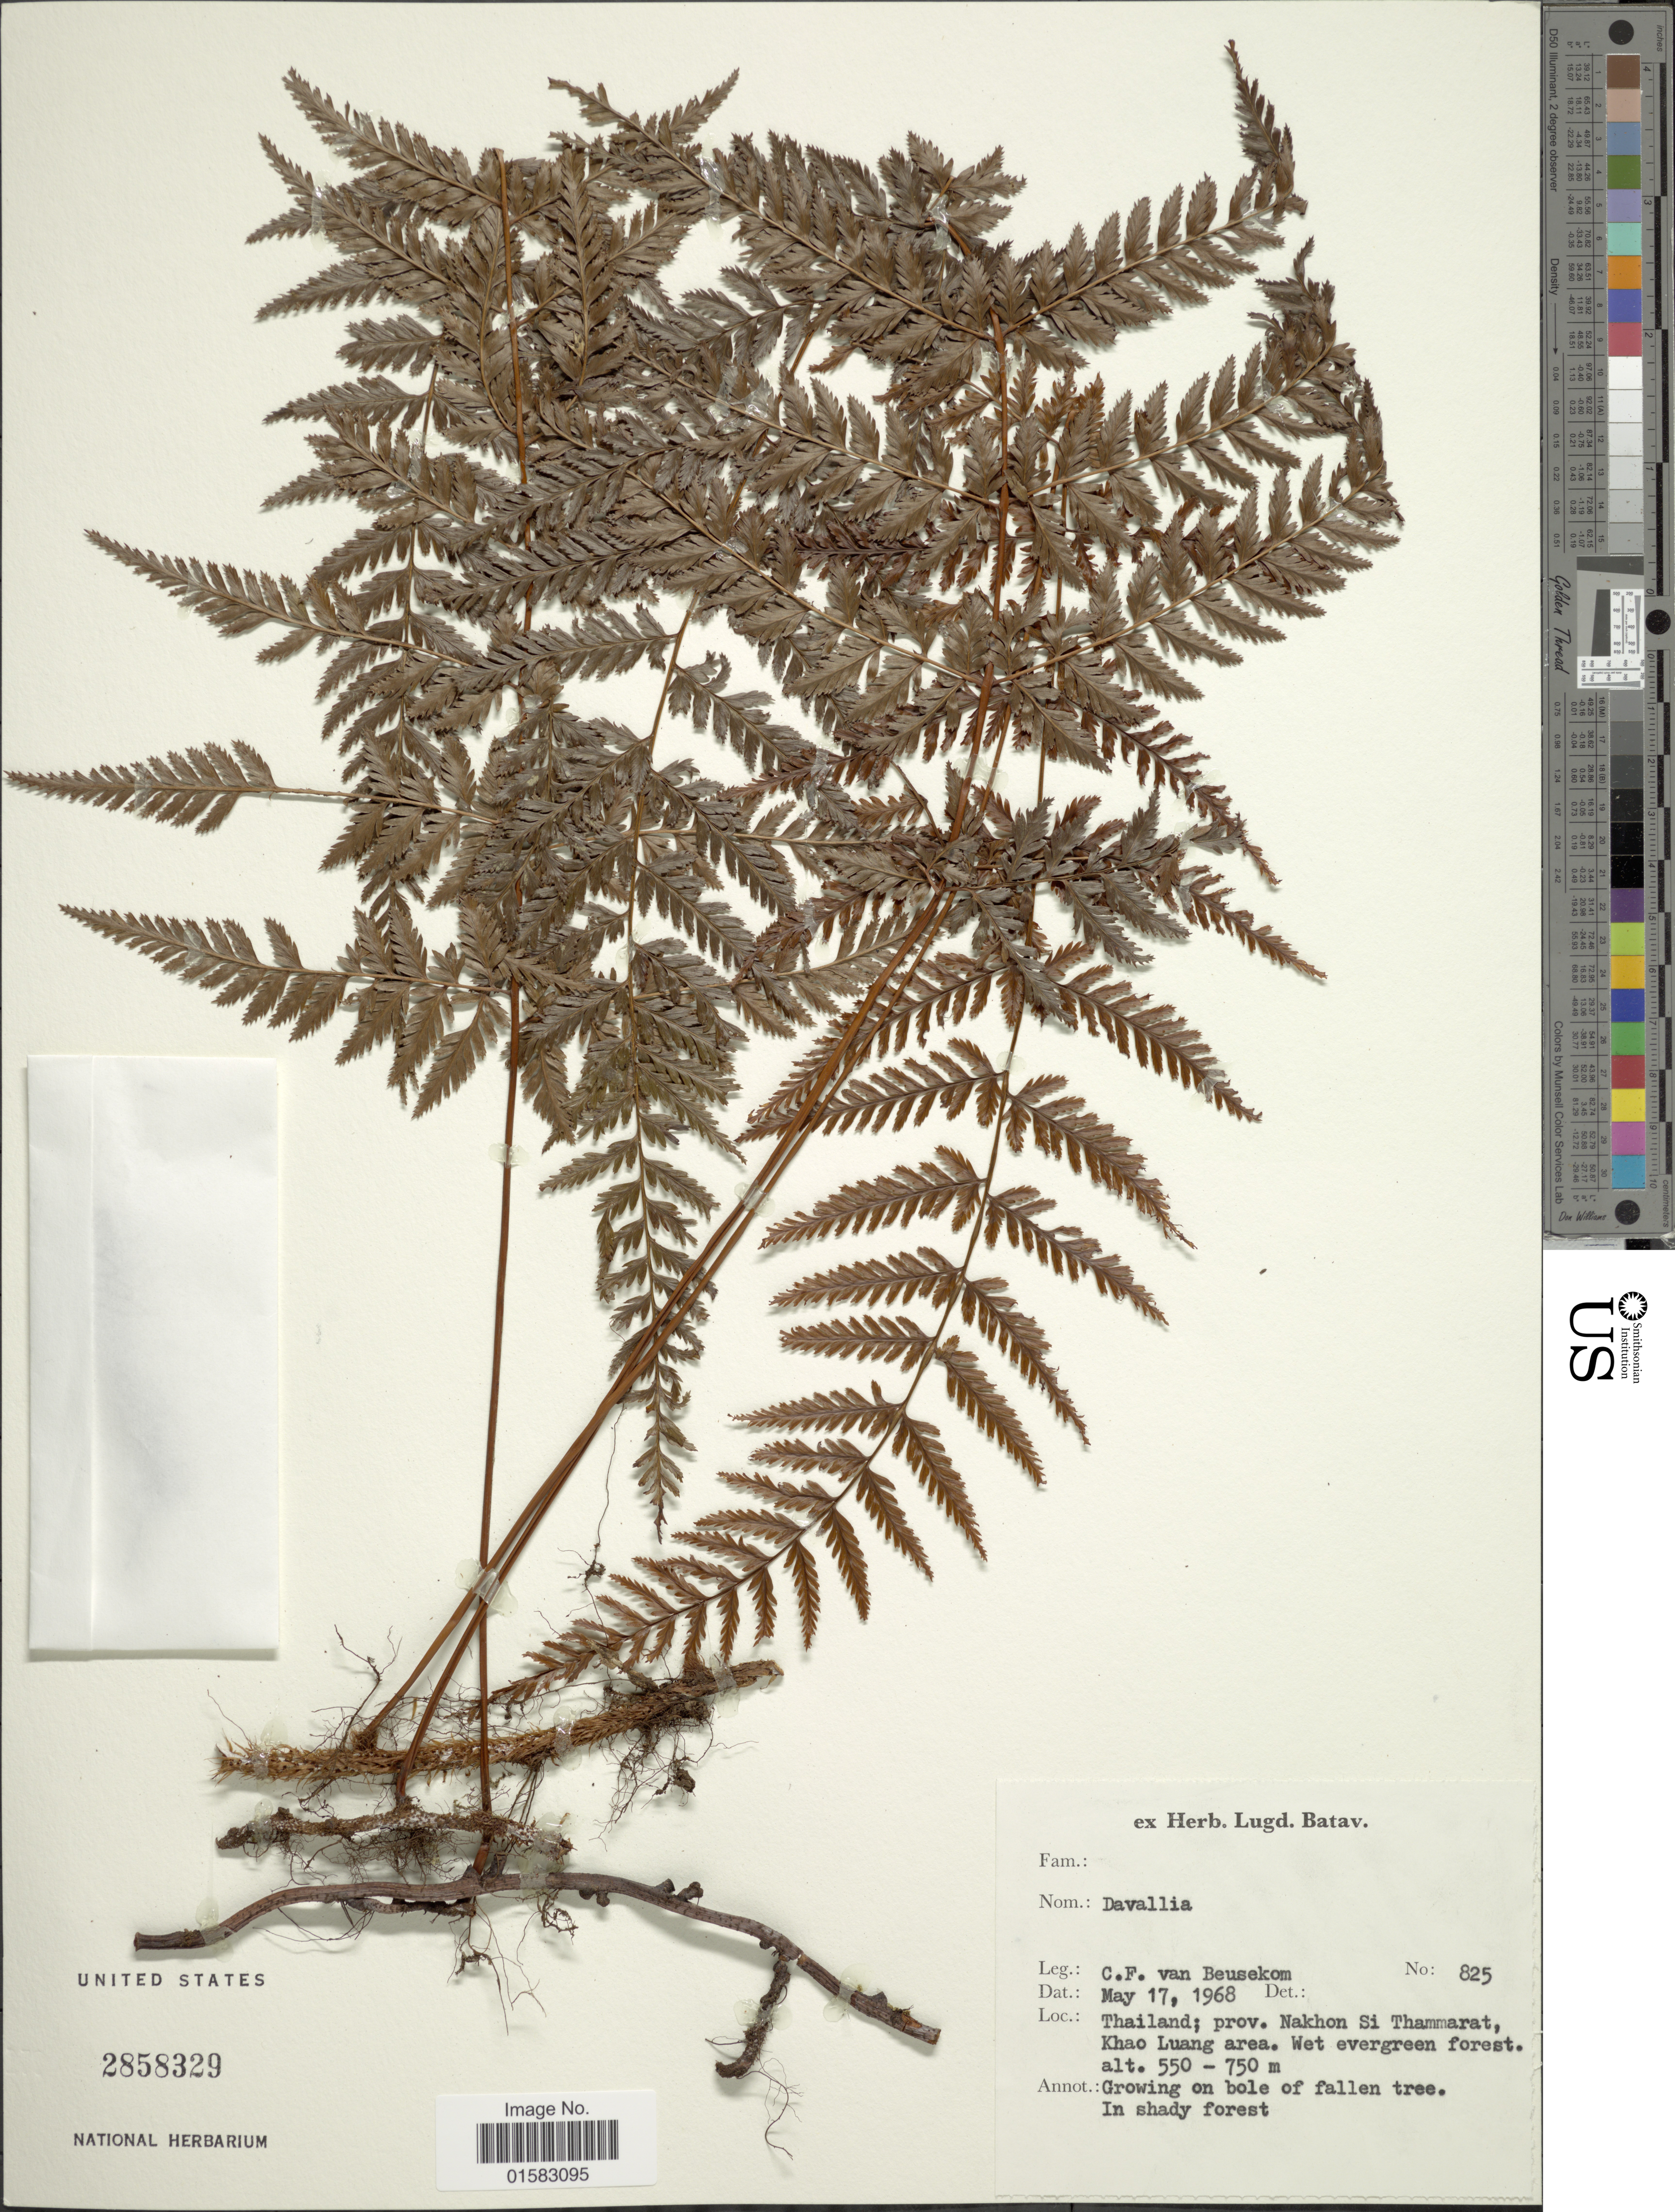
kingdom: Plantae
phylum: Tracheophyta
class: Polypodiopsida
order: Polypodiales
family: Davalliaceae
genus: Davallia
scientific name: Davallia sp.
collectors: C. van Beusecom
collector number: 825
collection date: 1968-05-17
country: Thailand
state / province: Nakhon Si Thammarat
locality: Khao Luang area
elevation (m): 550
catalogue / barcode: US 2858329